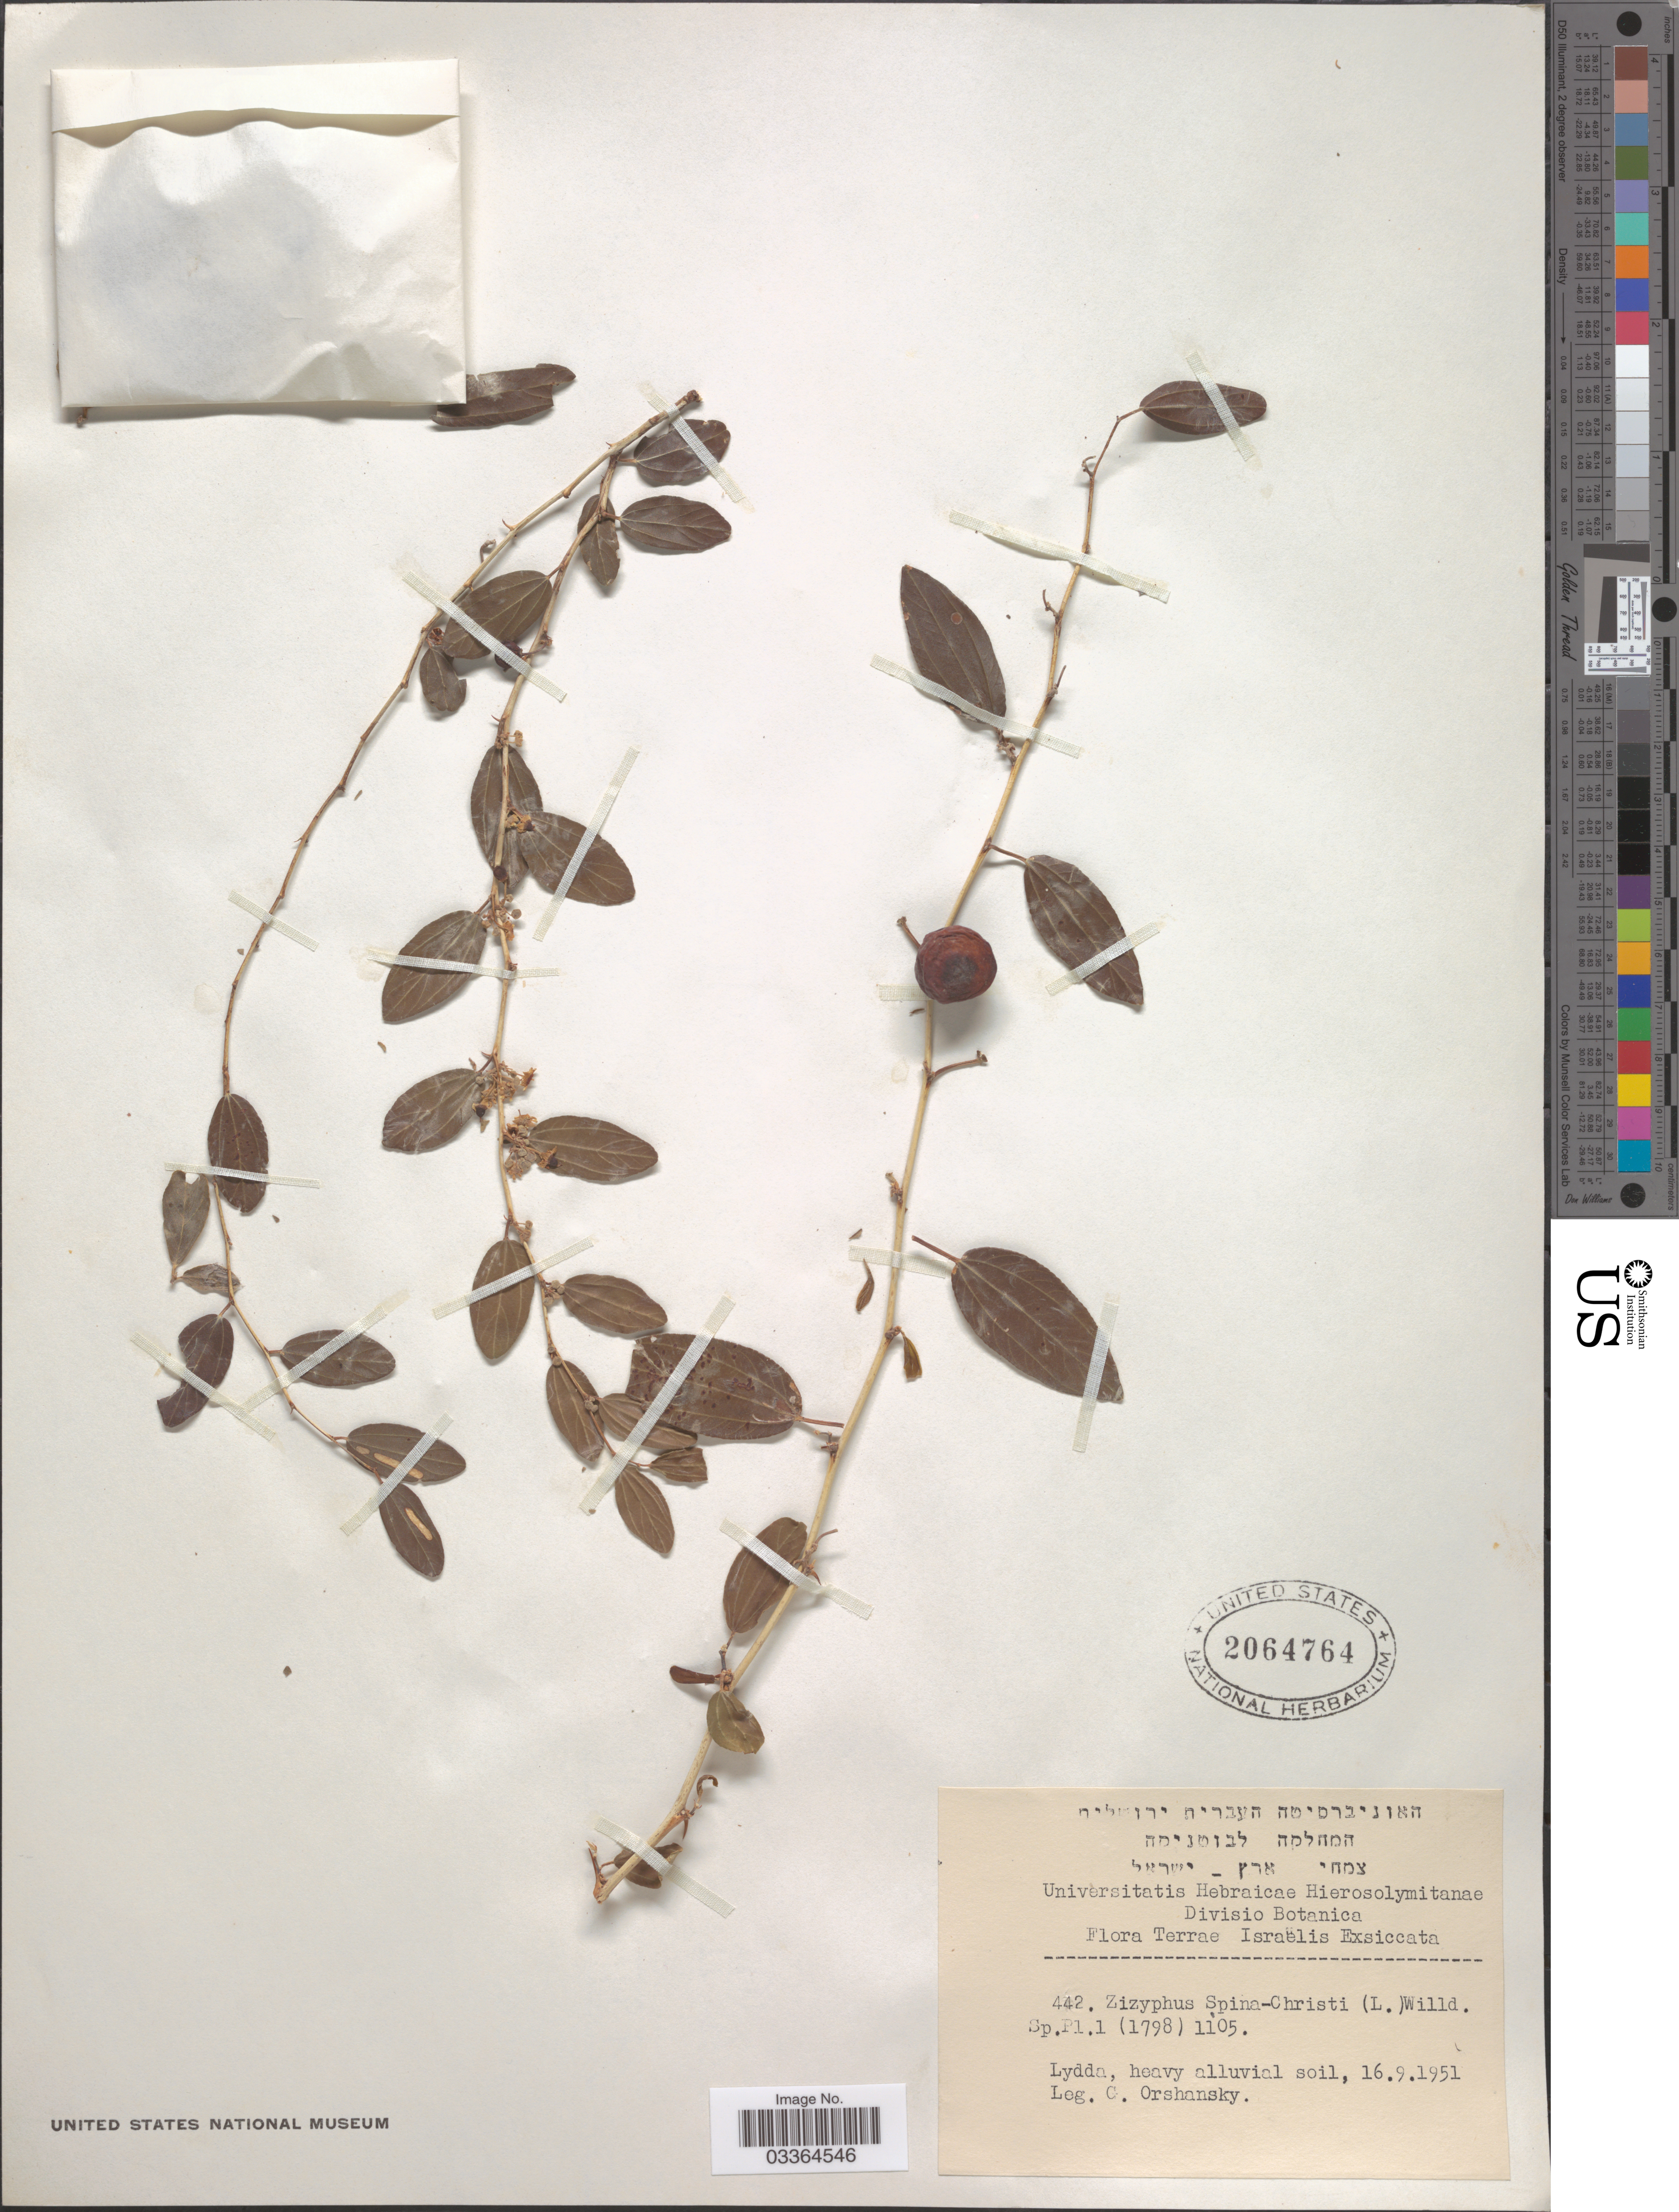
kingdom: Plantae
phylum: Tracheophyta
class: Magnoliopsida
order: Rosales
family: Rhamnaceae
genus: Ziziphus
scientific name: Ziziphus spina-christi var. inermis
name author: Boiss.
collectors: G. Orshansky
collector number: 442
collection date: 1951-09-16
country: Israel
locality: Terrae Israëlis. Lydda.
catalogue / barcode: US 2064764